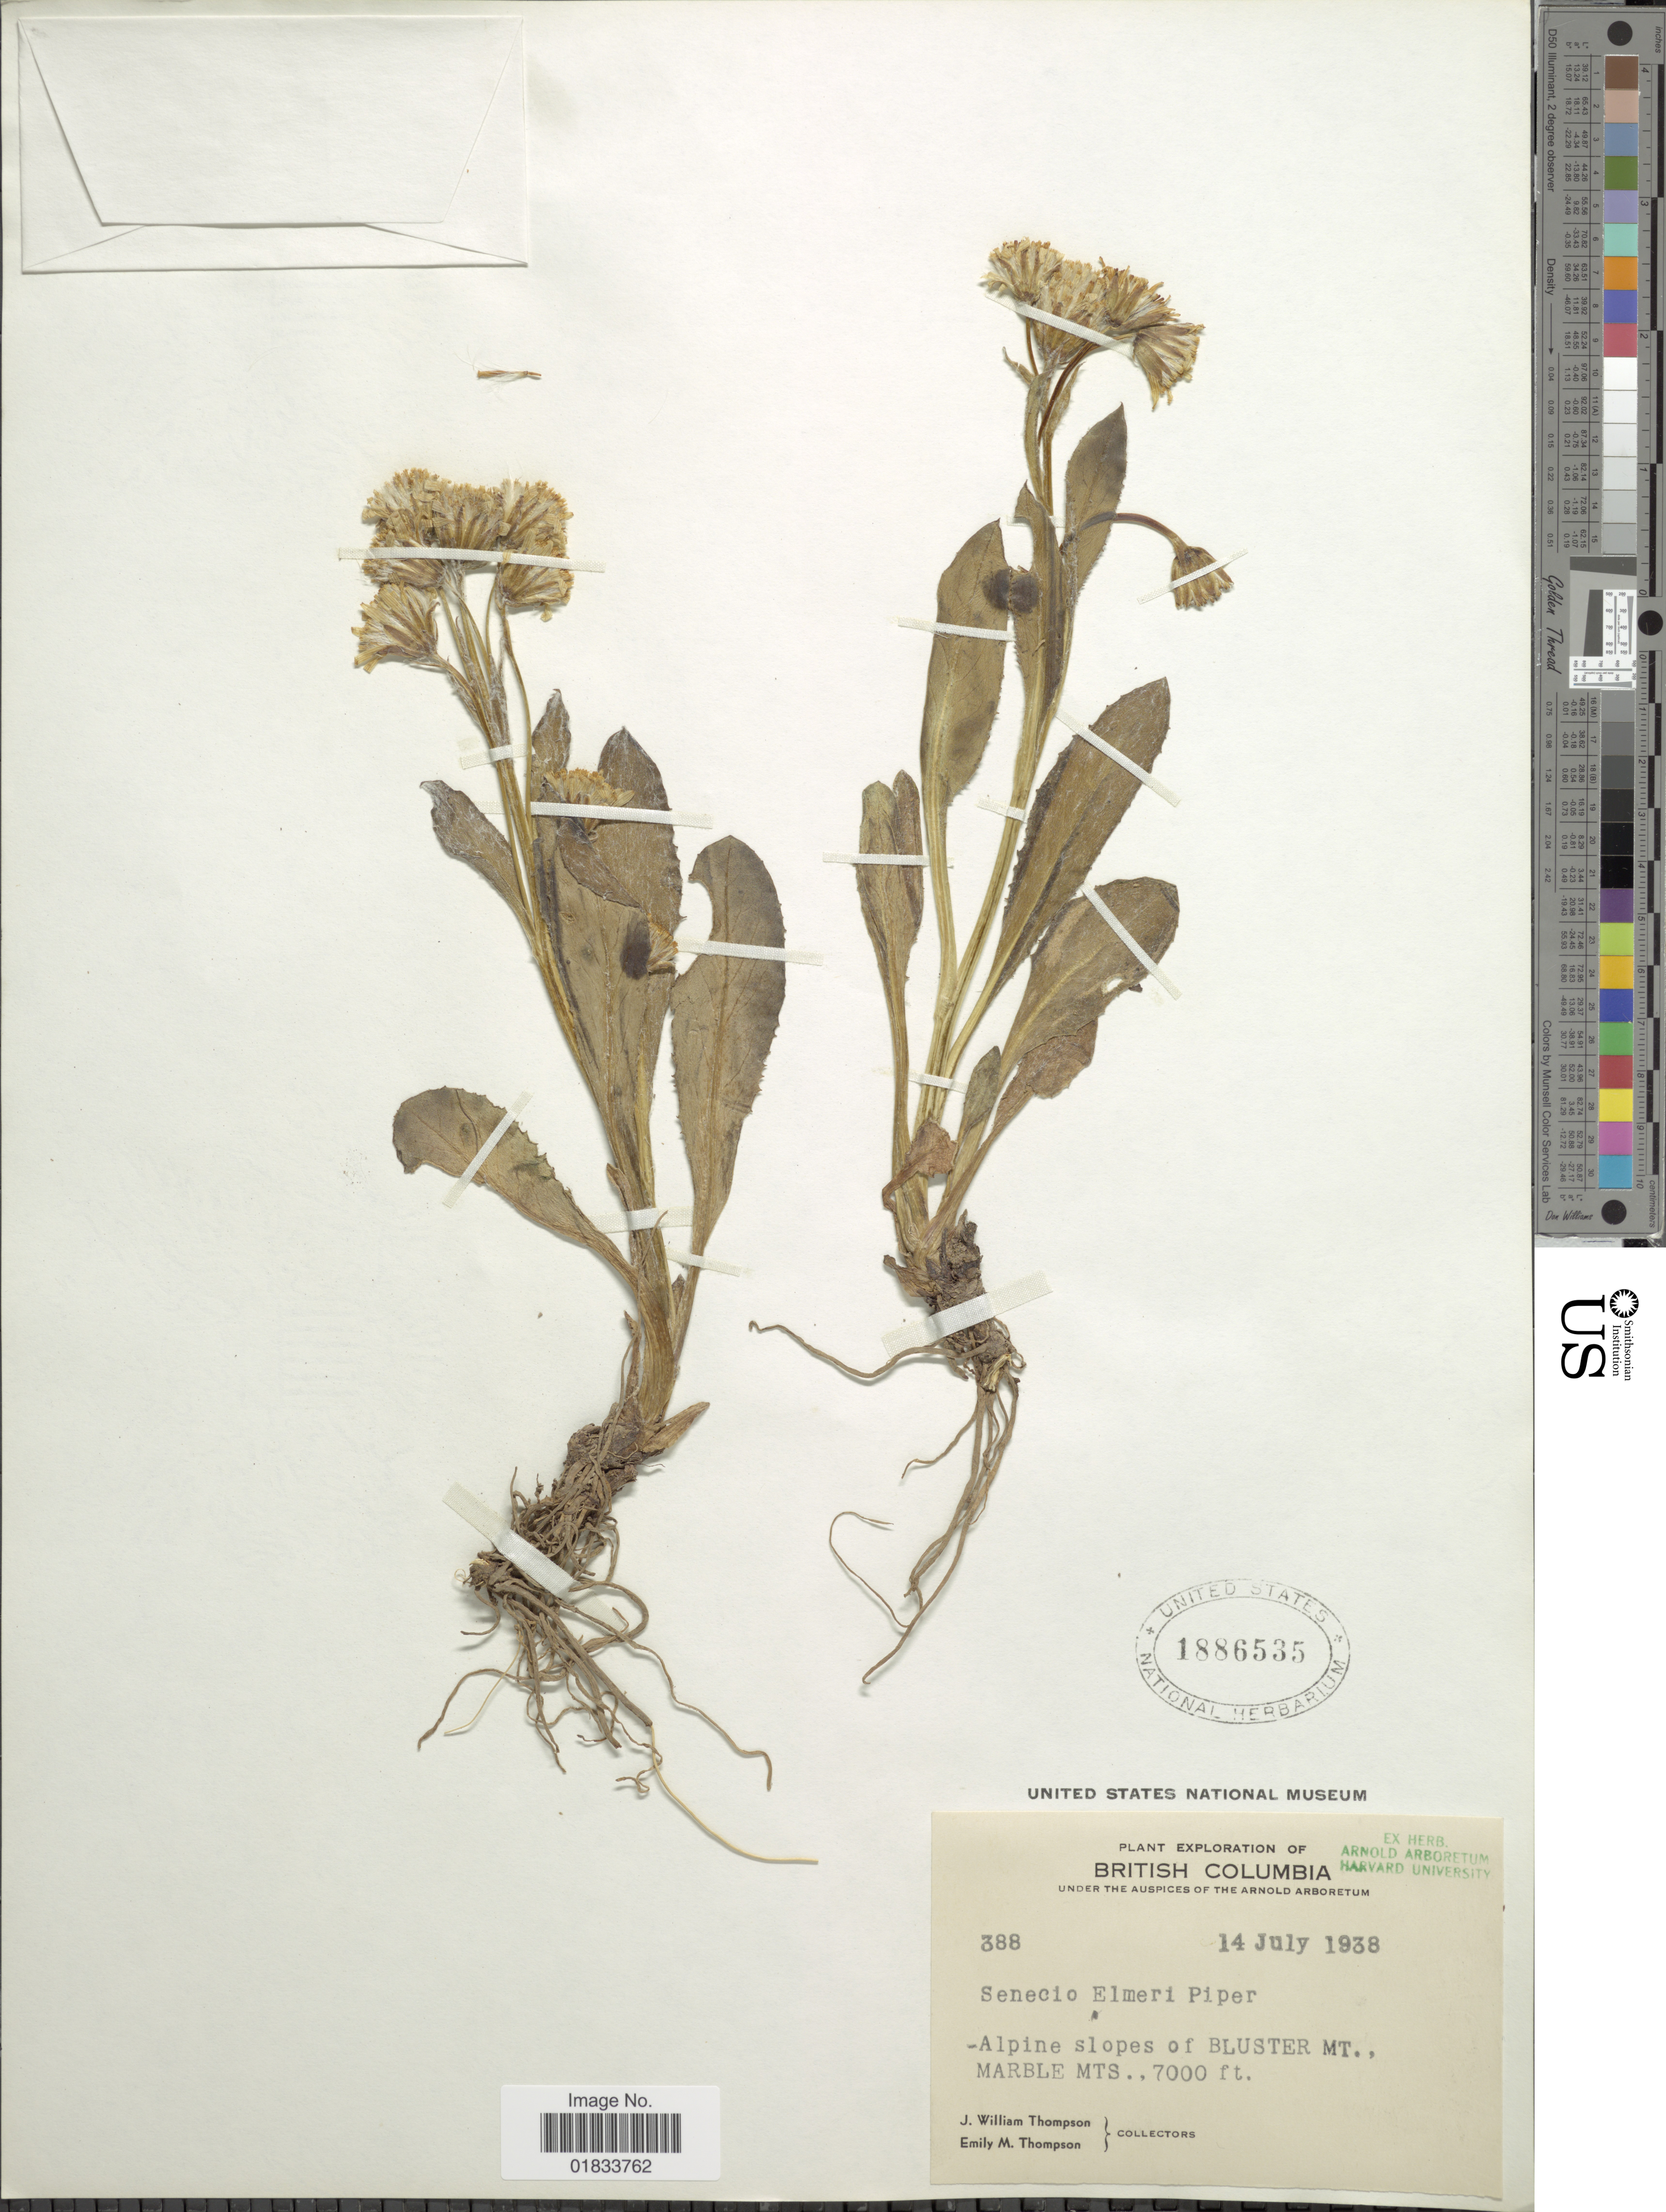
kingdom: Plantae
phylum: Tracheophyta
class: Magnoliopsida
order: Asterales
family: Asteraceae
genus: Senecio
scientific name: Senecio elmeri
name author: Piper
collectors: J. W. Thompson & E. M. Thompson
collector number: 388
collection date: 1938-07-14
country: Canada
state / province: British Columbia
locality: Alpine slopes of Bluster Mt. Marble Mts.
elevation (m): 2134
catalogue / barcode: US 1886535